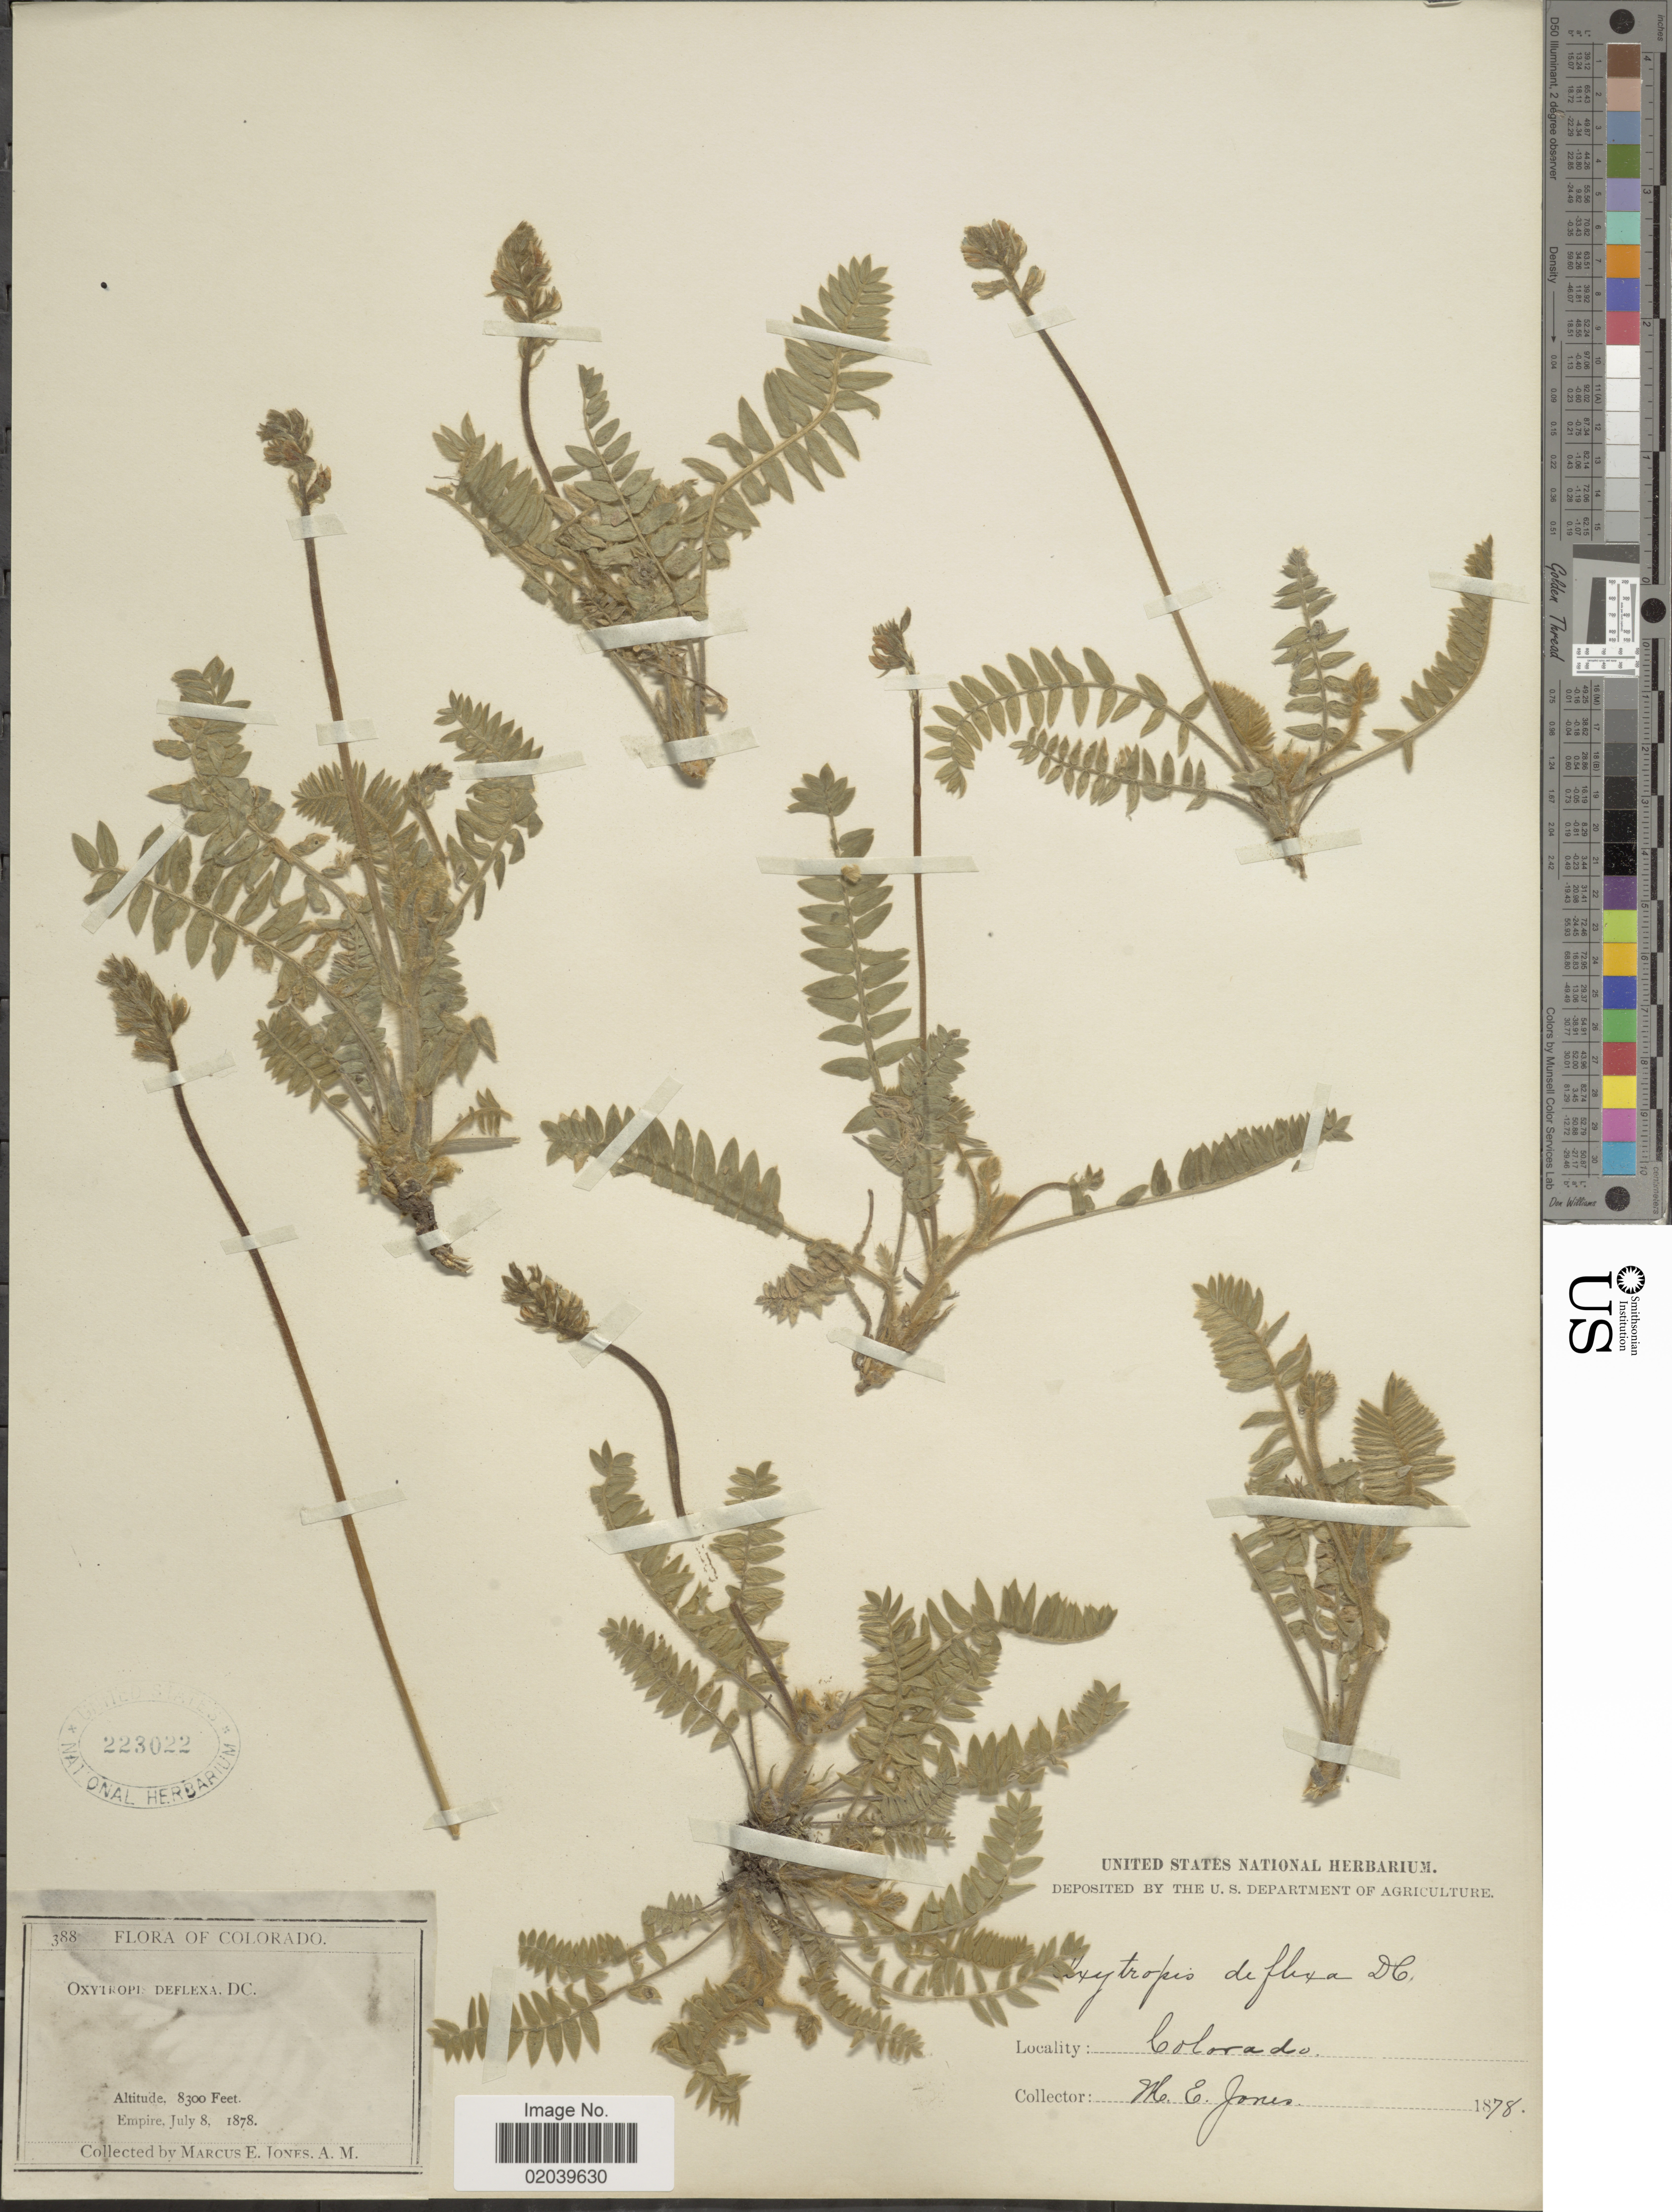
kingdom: Plantae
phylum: Tracheophyta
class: Magnoliopsida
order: Fabales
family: Fabaceae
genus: Oxytropis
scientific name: Oxytropis deflexa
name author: (Pall.) DC.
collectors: M. E. Jones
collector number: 388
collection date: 1879-07-08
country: United States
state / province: Colorado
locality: Empire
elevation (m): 2530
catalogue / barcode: US 223022